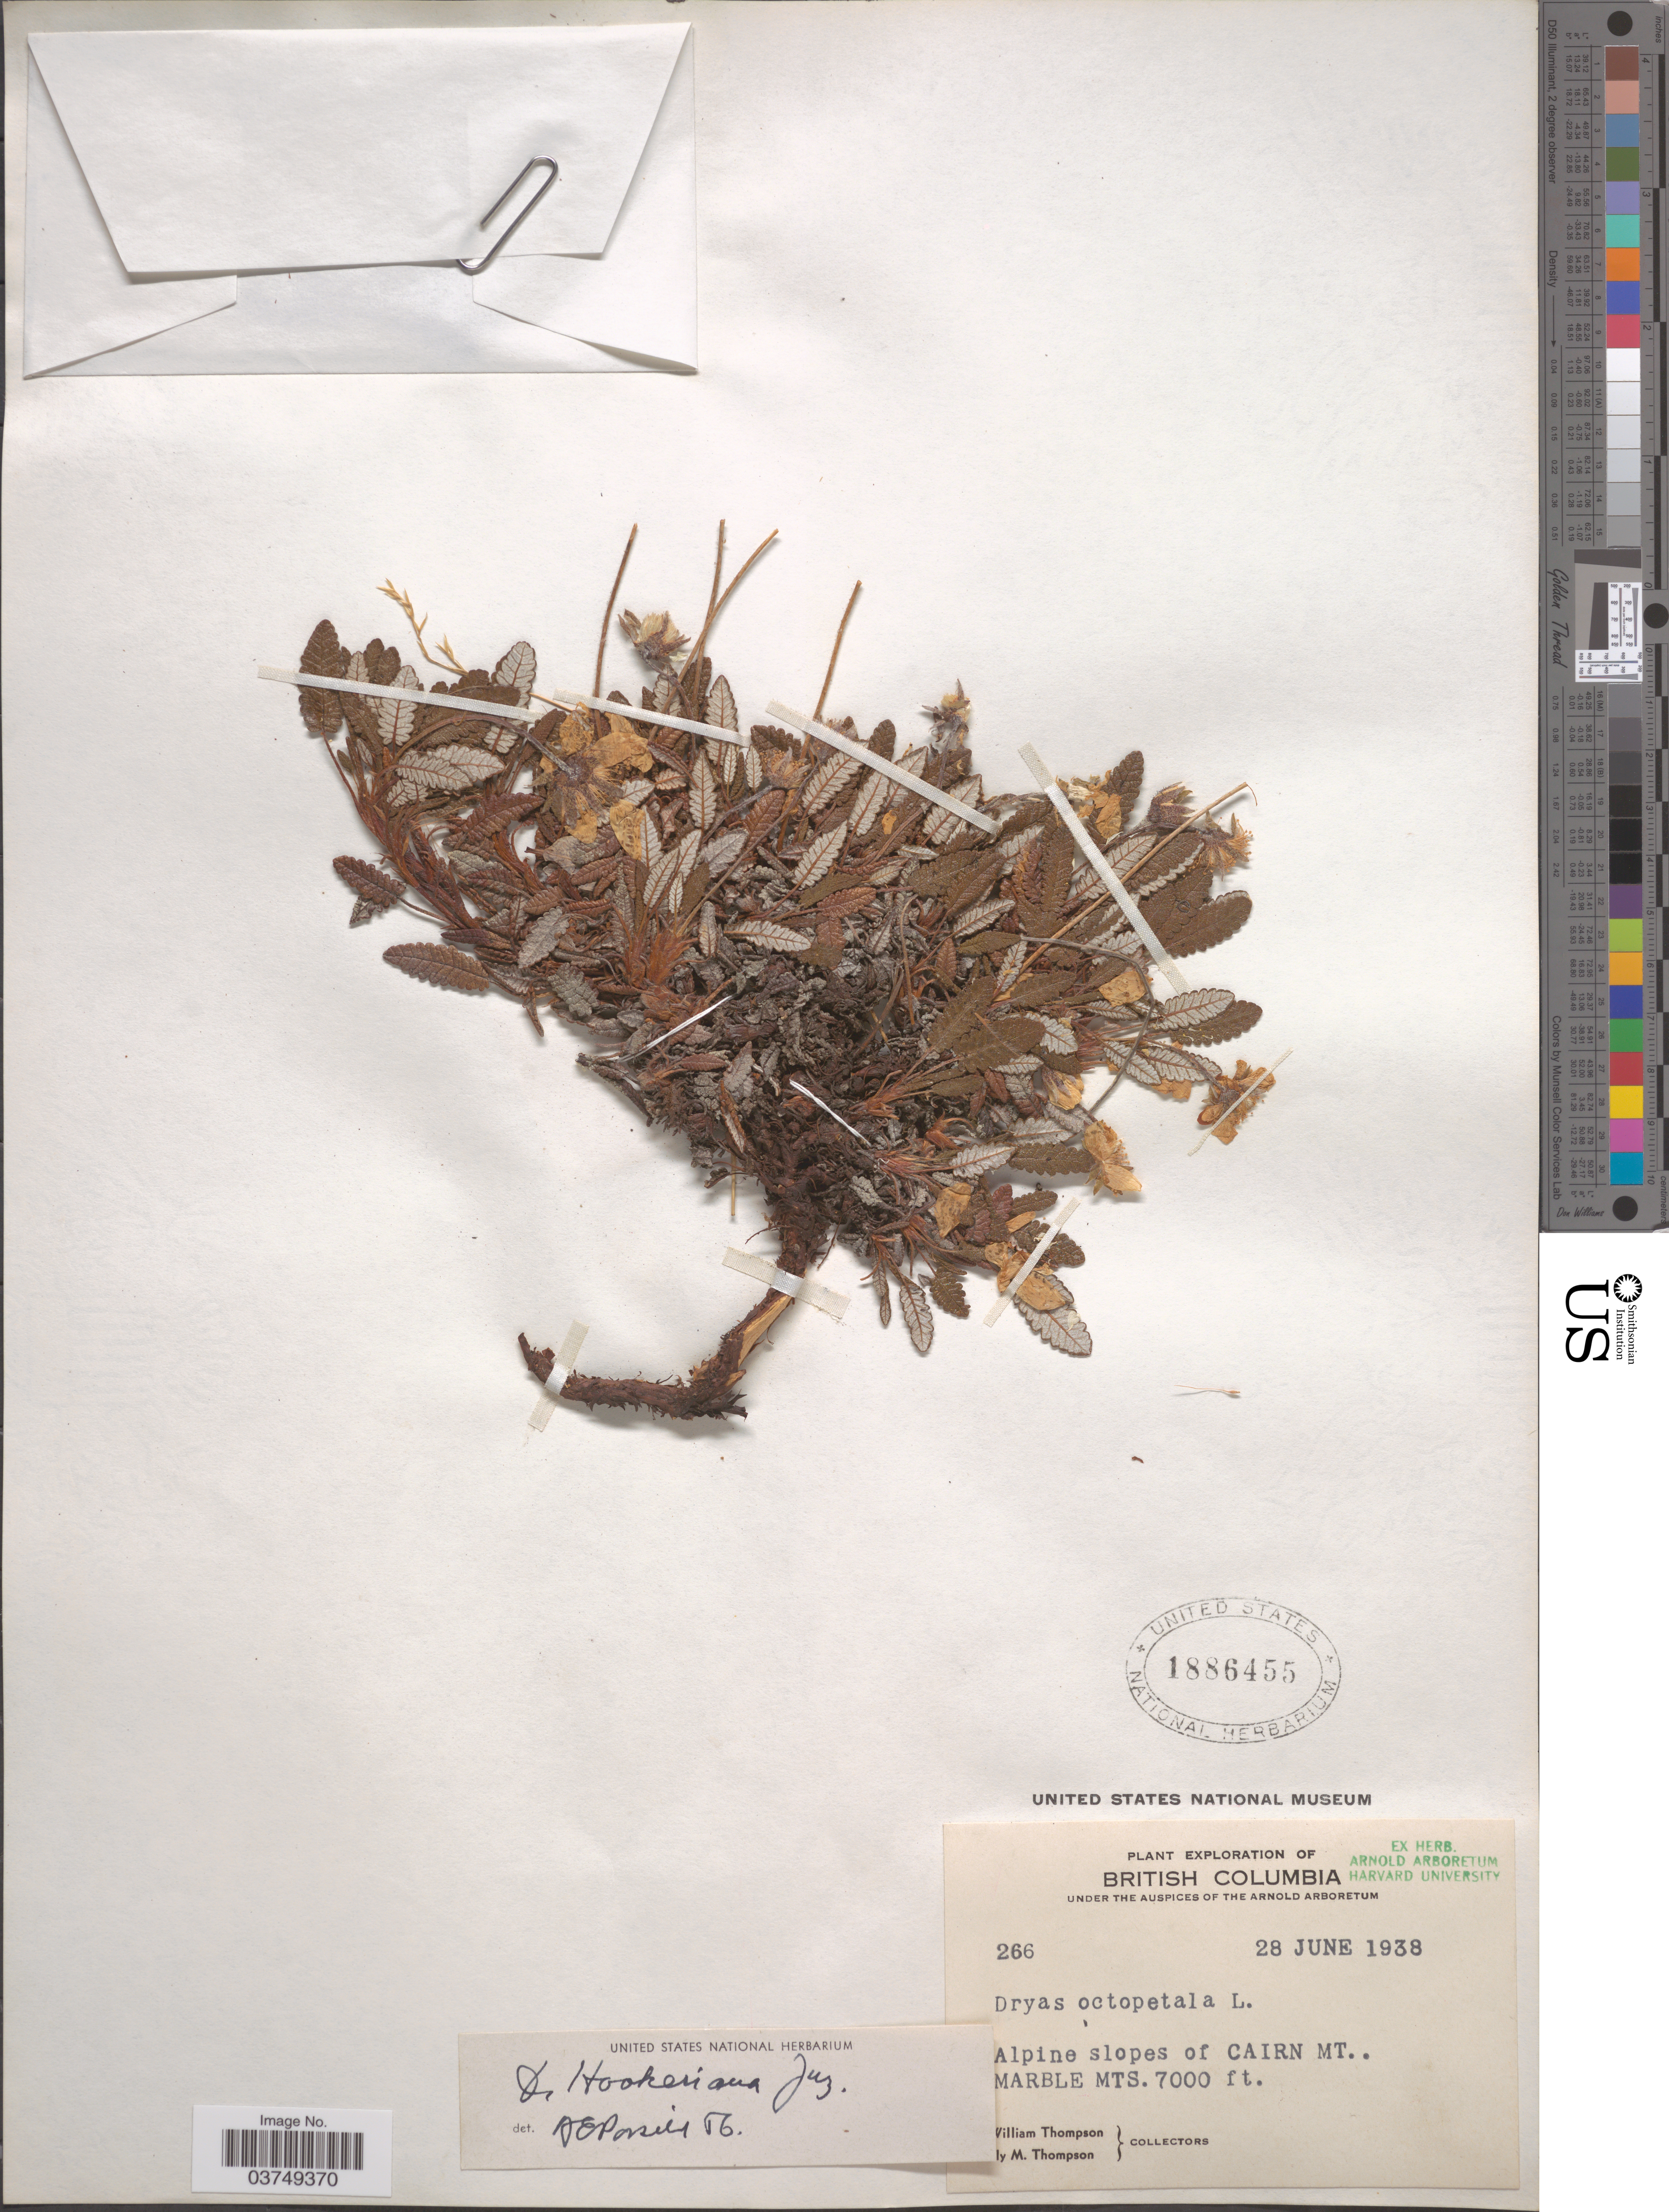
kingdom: Plantae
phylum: Tracheophyta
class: Magnoliopsida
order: Rosales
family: Rosaceae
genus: Dryas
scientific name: Dryas hookeriana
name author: Juz.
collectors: J. Thompson & E. M. Thompson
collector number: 266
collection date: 1938-06-28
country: Canada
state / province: British Columbia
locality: Alpine slopes of Cairn Mt. Marble Mts.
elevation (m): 2134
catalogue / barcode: US 1886455